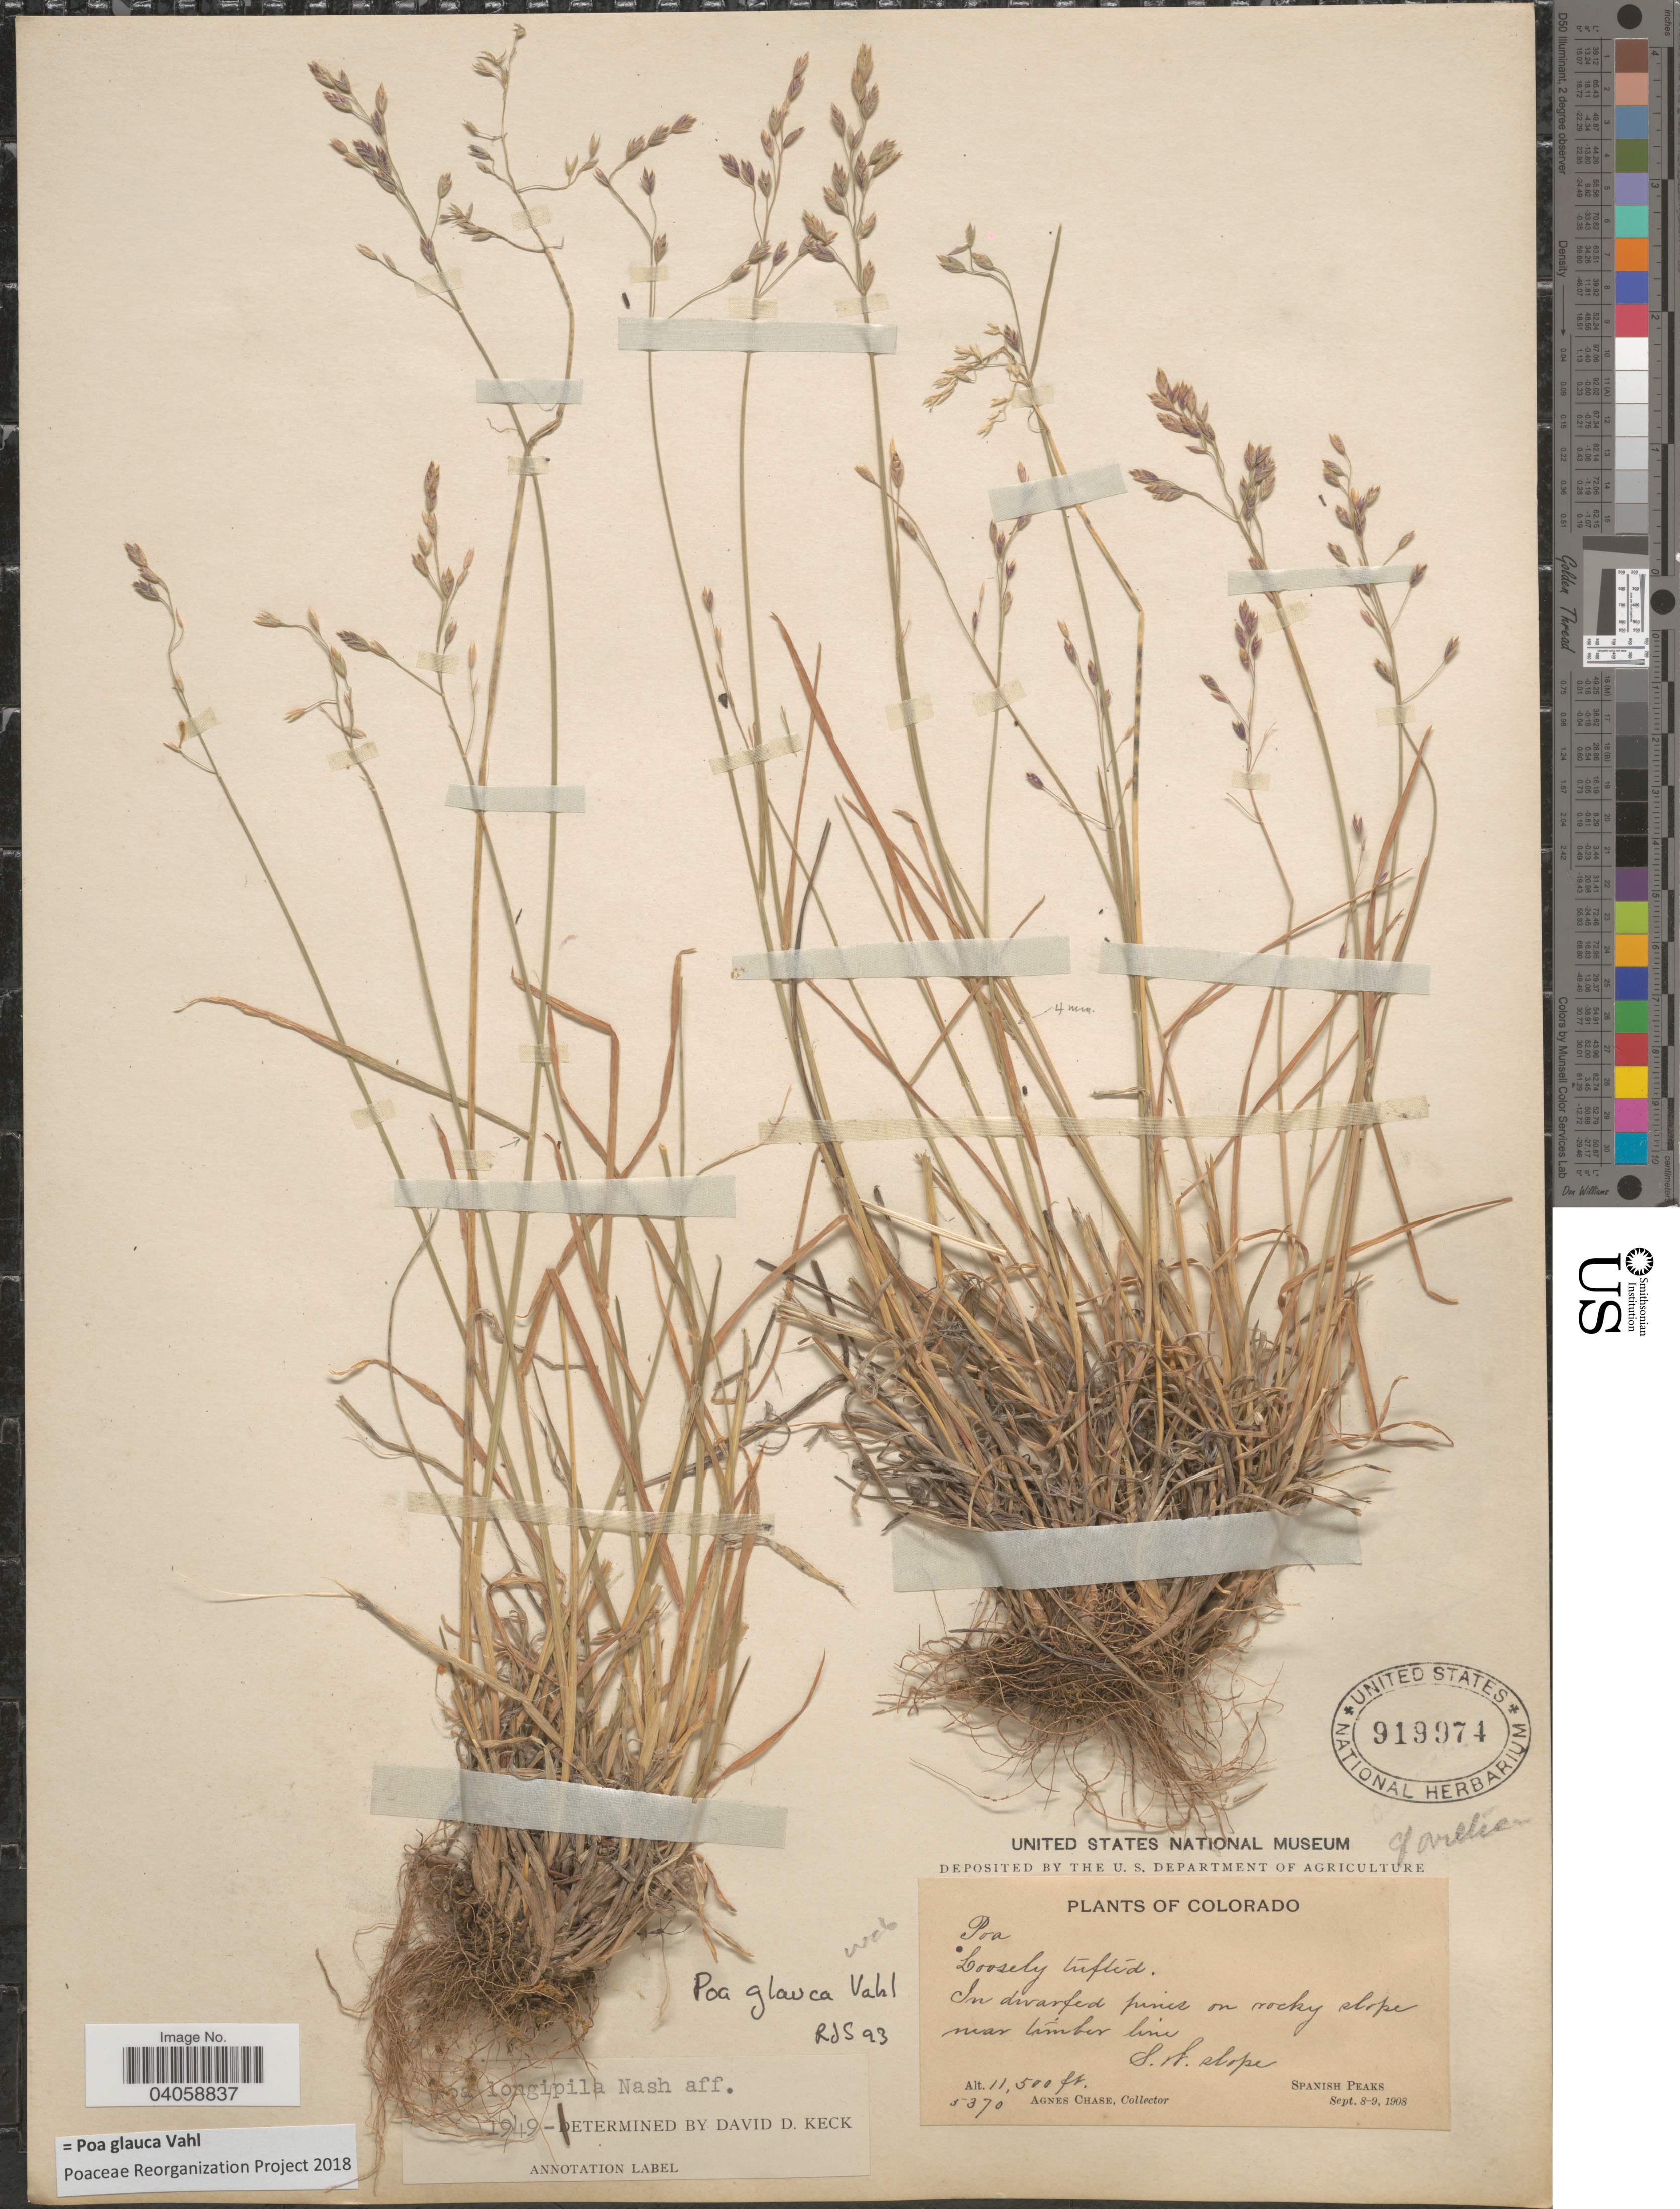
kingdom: Plantae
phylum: Tracheophyta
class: Liliopsida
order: Poales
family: Poaceae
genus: Poa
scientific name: Poa glauca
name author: Vahl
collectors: A. Chase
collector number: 5370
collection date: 1908-09-08/1908-09-09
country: United States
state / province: Colorado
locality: S.W. slope. Spanish Peaks.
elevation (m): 3505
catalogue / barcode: US 919974